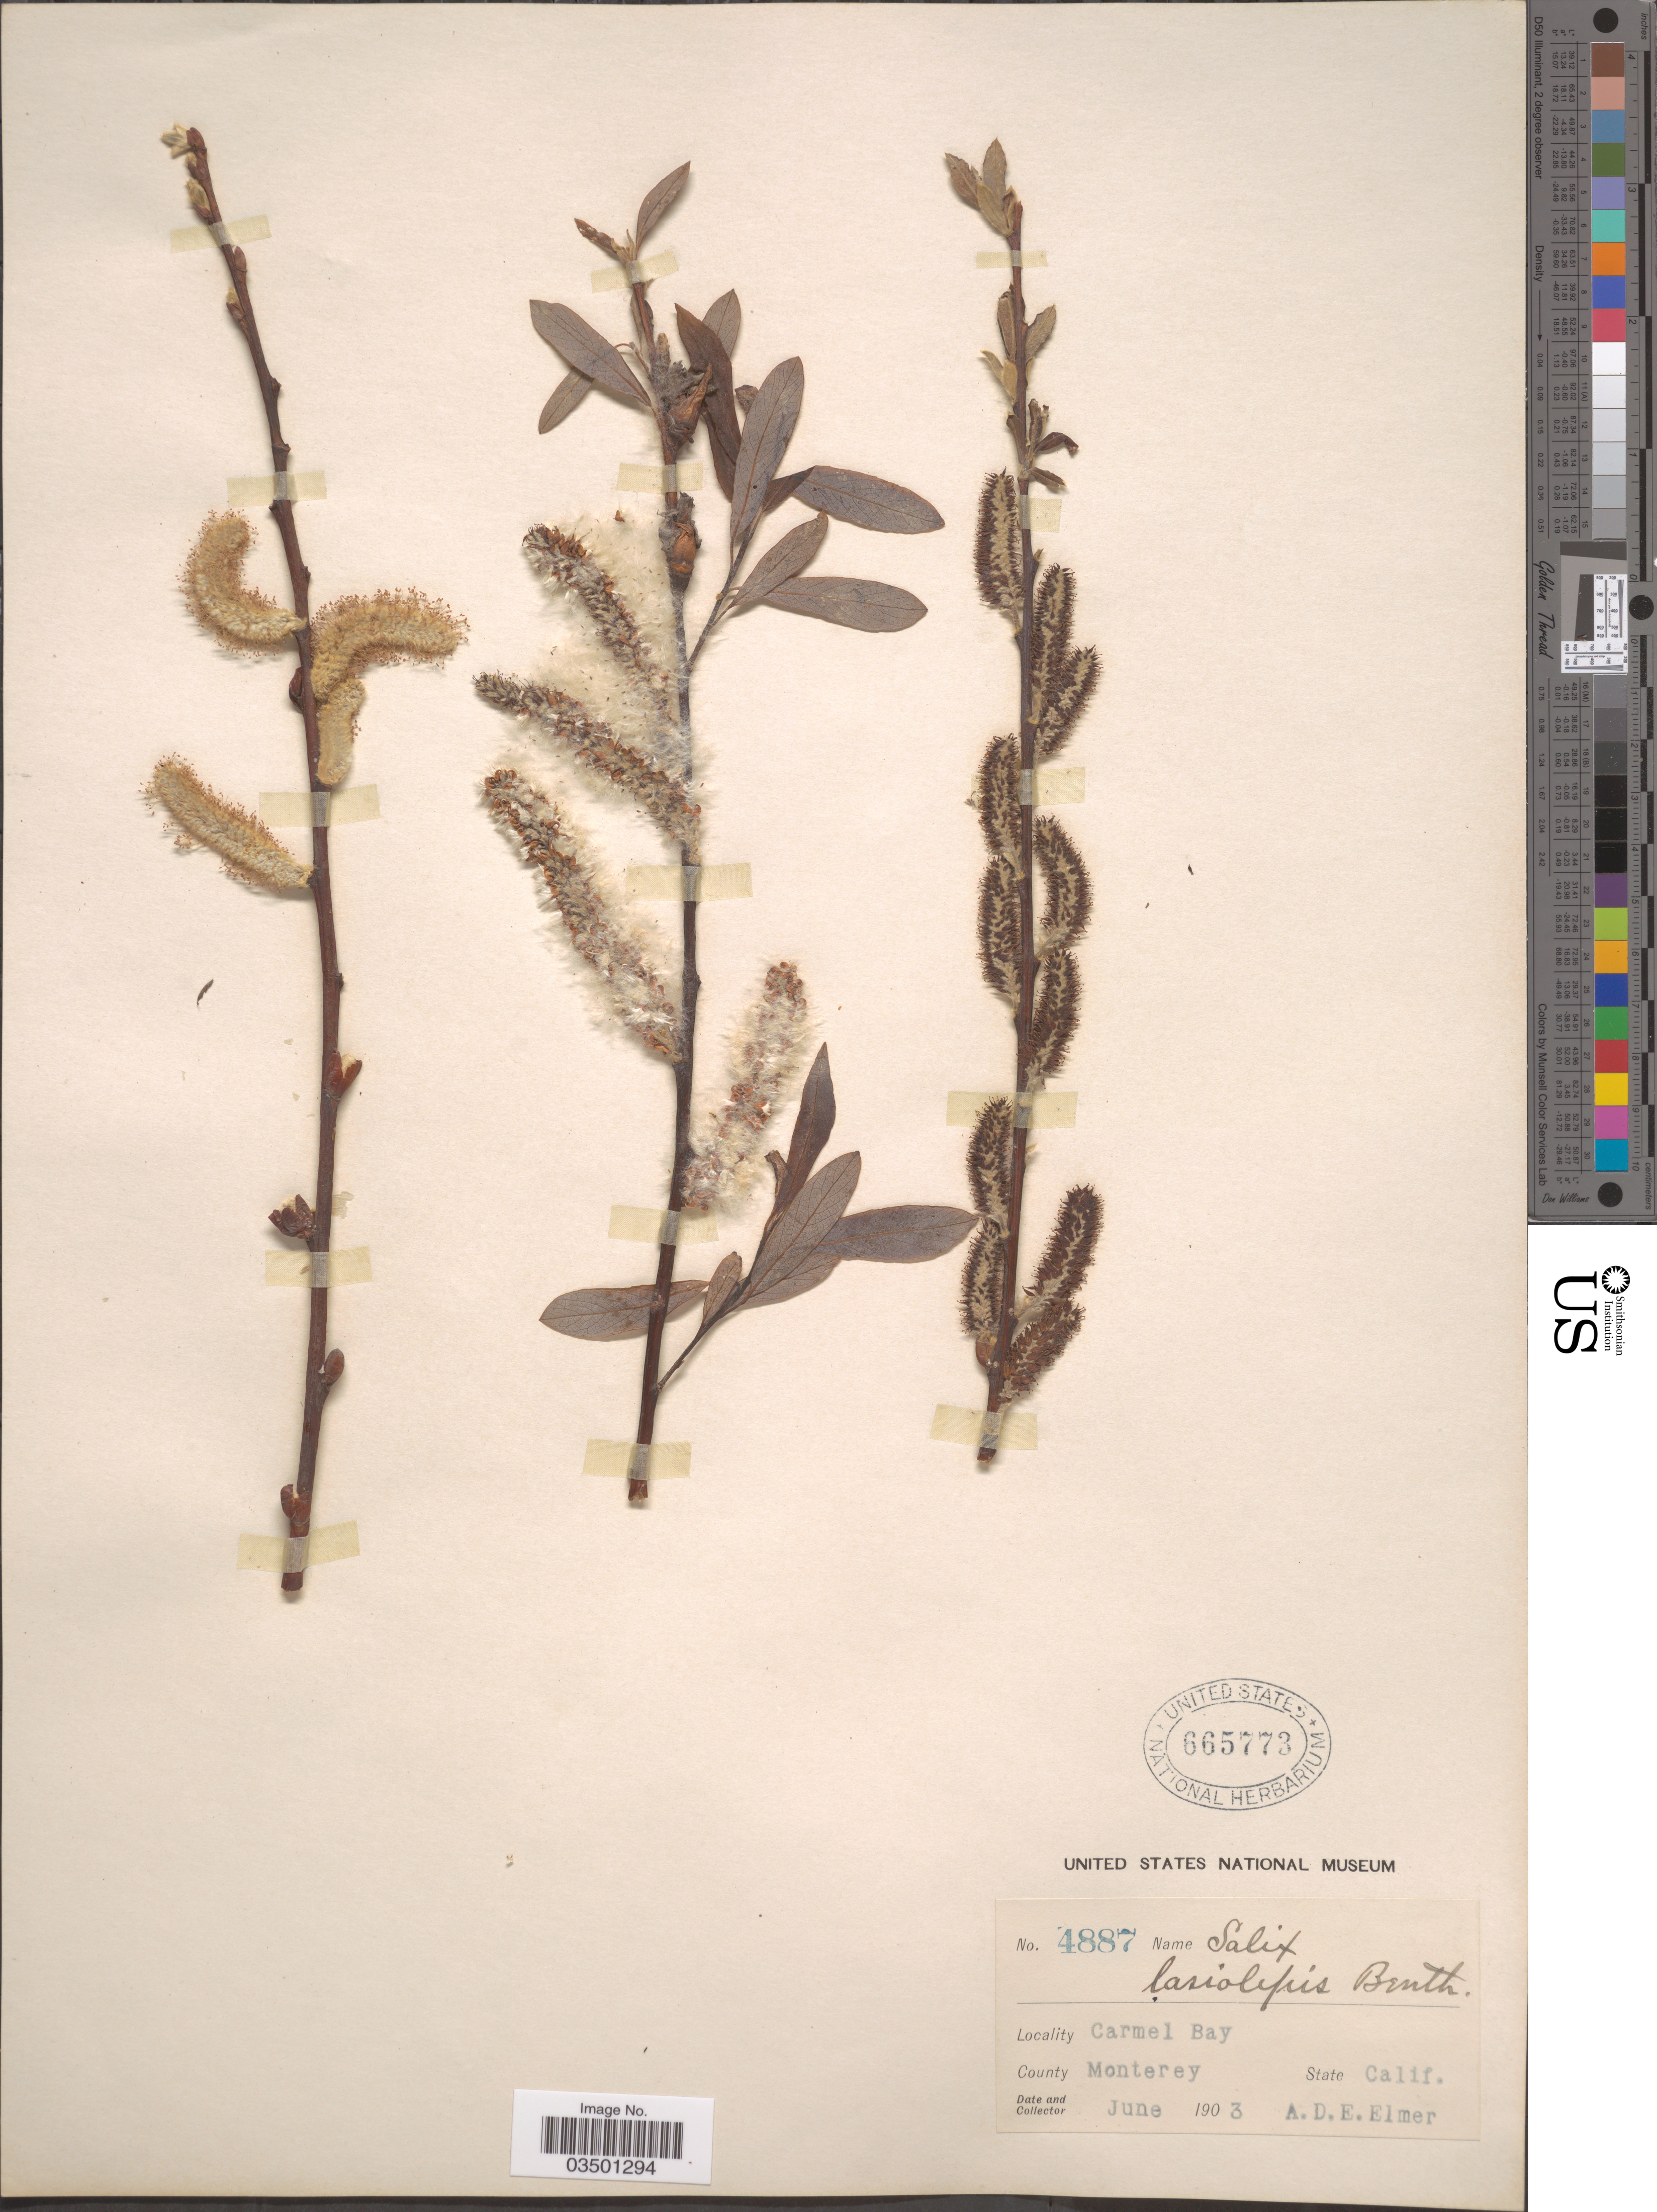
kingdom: Plantae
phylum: Tracheophyta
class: Magnoliopsida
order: Malpighiales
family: Salicaceae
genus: Salix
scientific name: Salix lasiolepis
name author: Benth.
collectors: A. D. E. Elmer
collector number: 4887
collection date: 1903-06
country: United States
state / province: California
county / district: Monterey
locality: Carmel Bay. County Monterey.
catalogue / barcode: US 665773